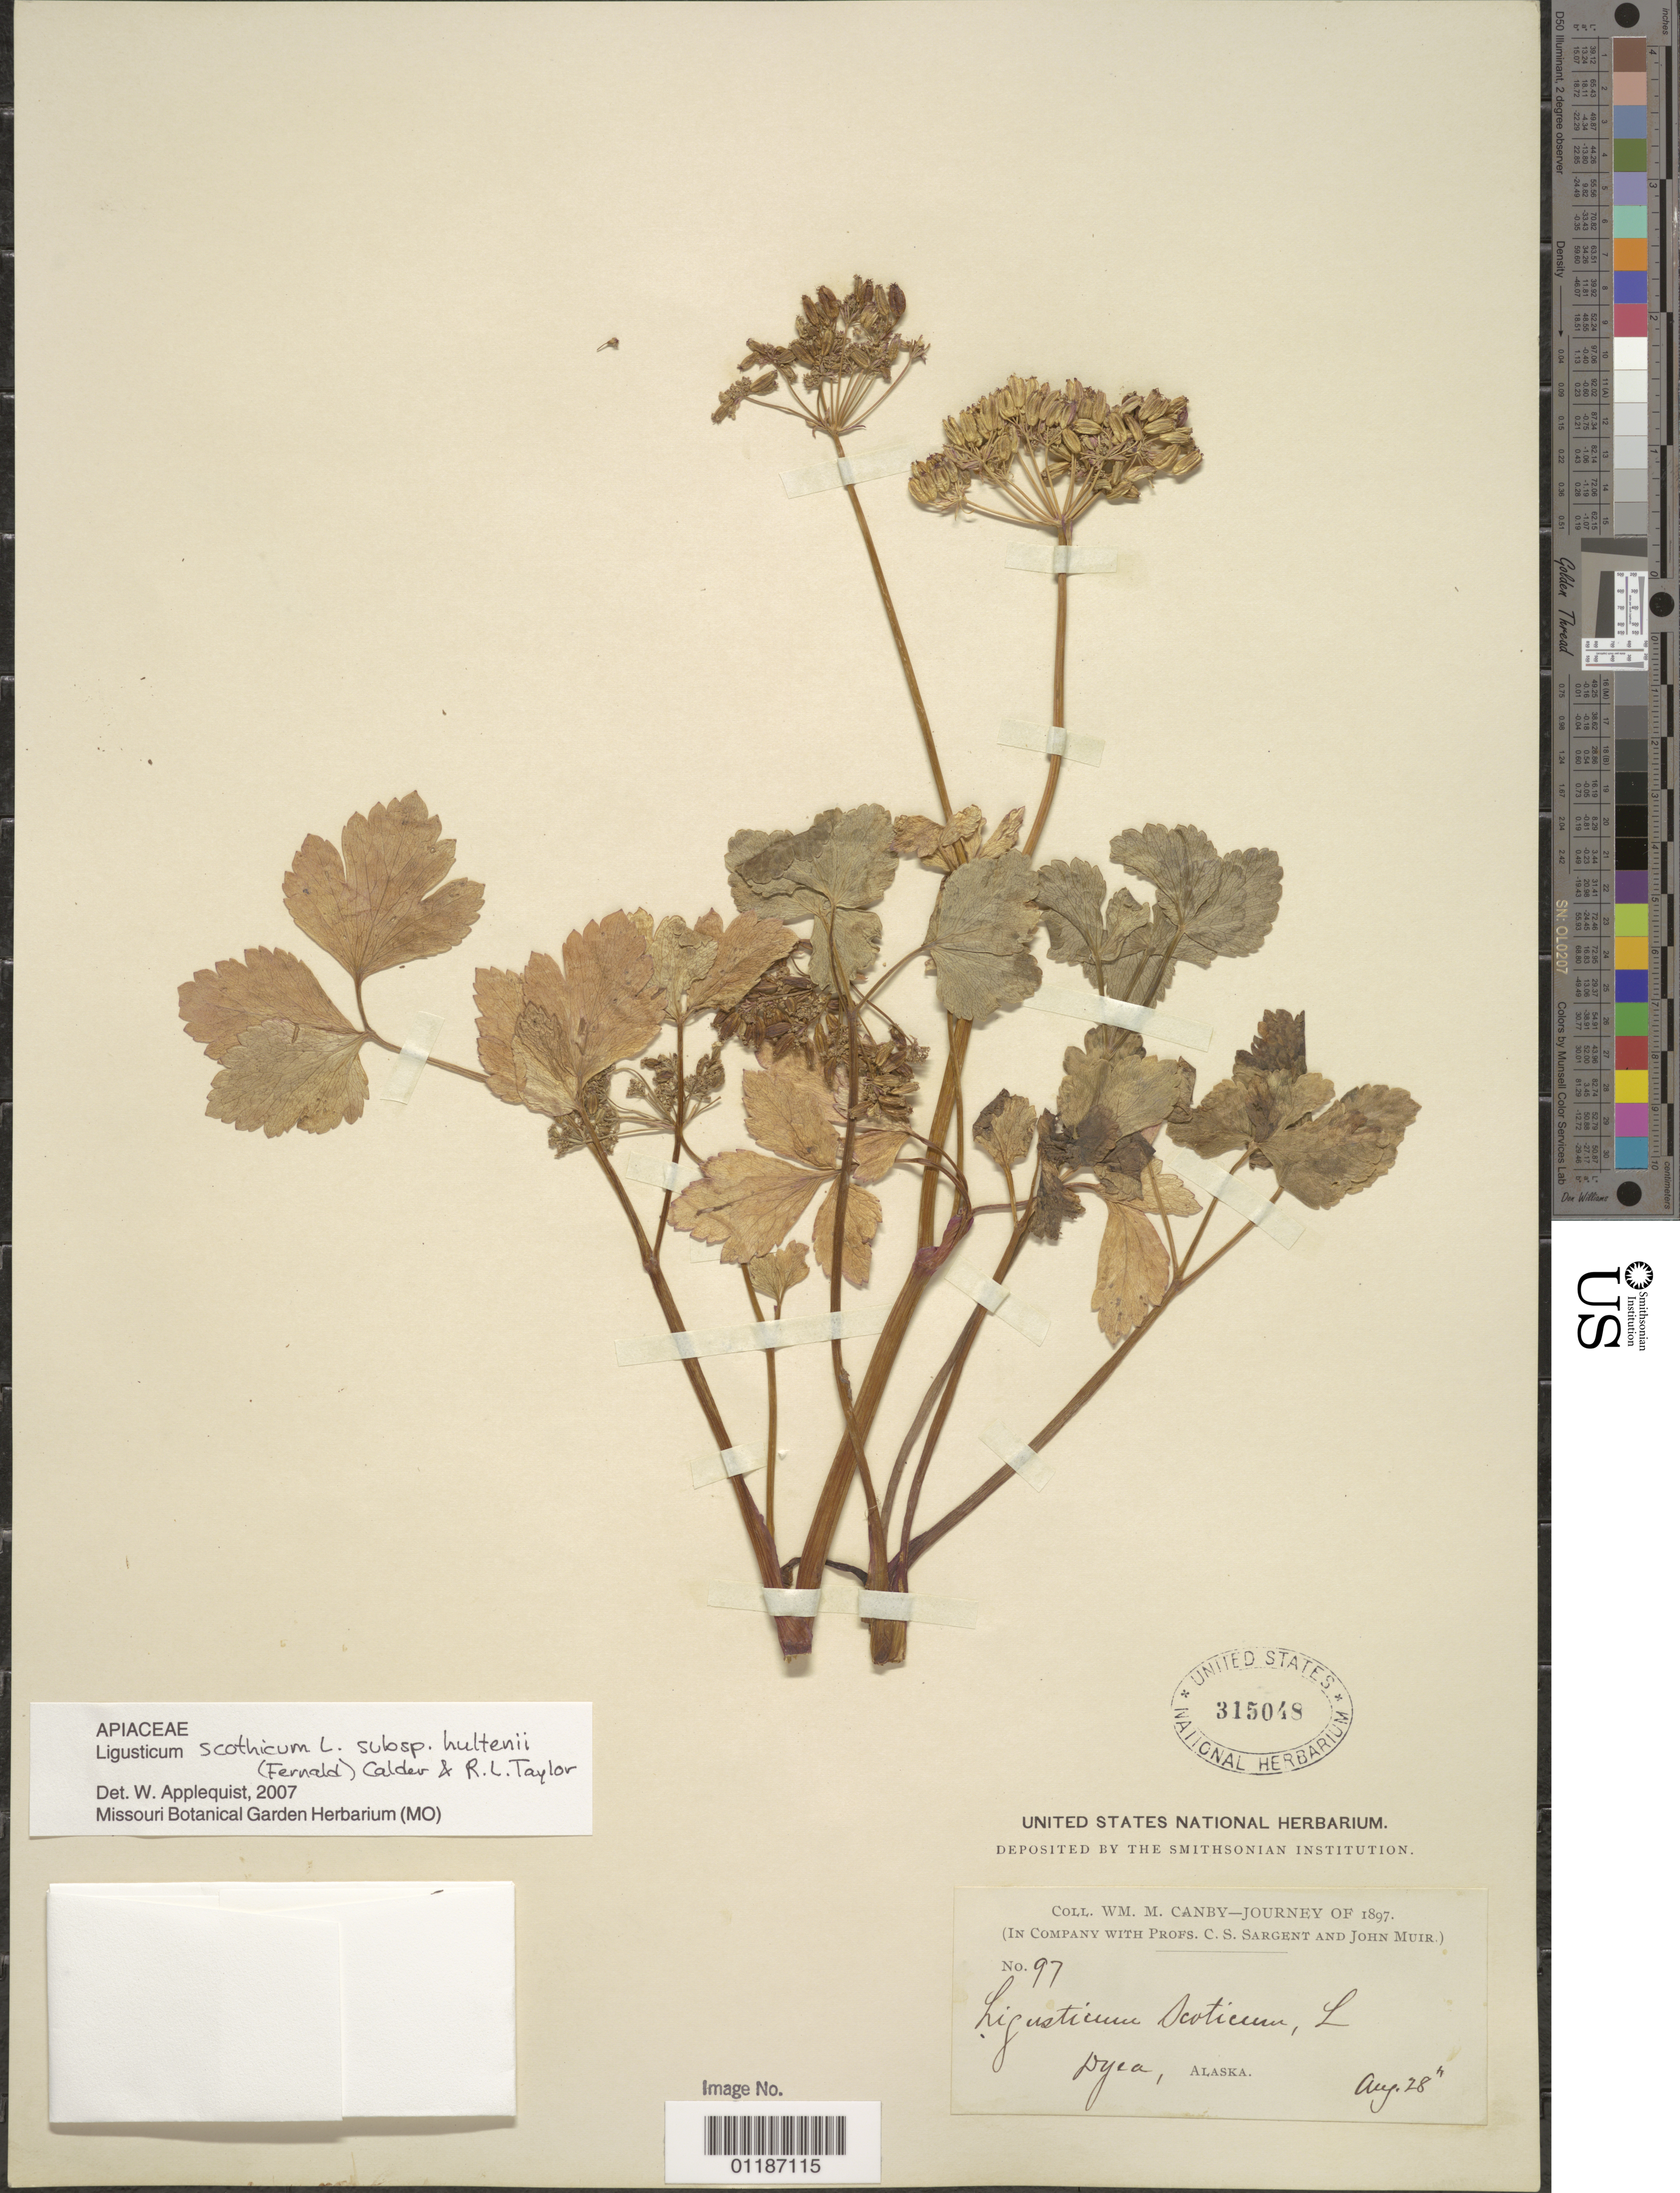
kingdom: Plantae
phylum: Tracheophyta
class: Magnoliopsida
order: Apiales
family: Apiaceae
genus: Ligusticum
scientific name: Ligusticum scoticum subsp. hultenii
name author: (Fernald) Calder & Roy L. Taylor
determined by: Applequist, W. L.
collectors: W. M. Canby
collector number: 97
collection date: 1897-08-28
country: United States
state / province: Alaska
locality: Dyea.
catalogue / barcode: US 315048